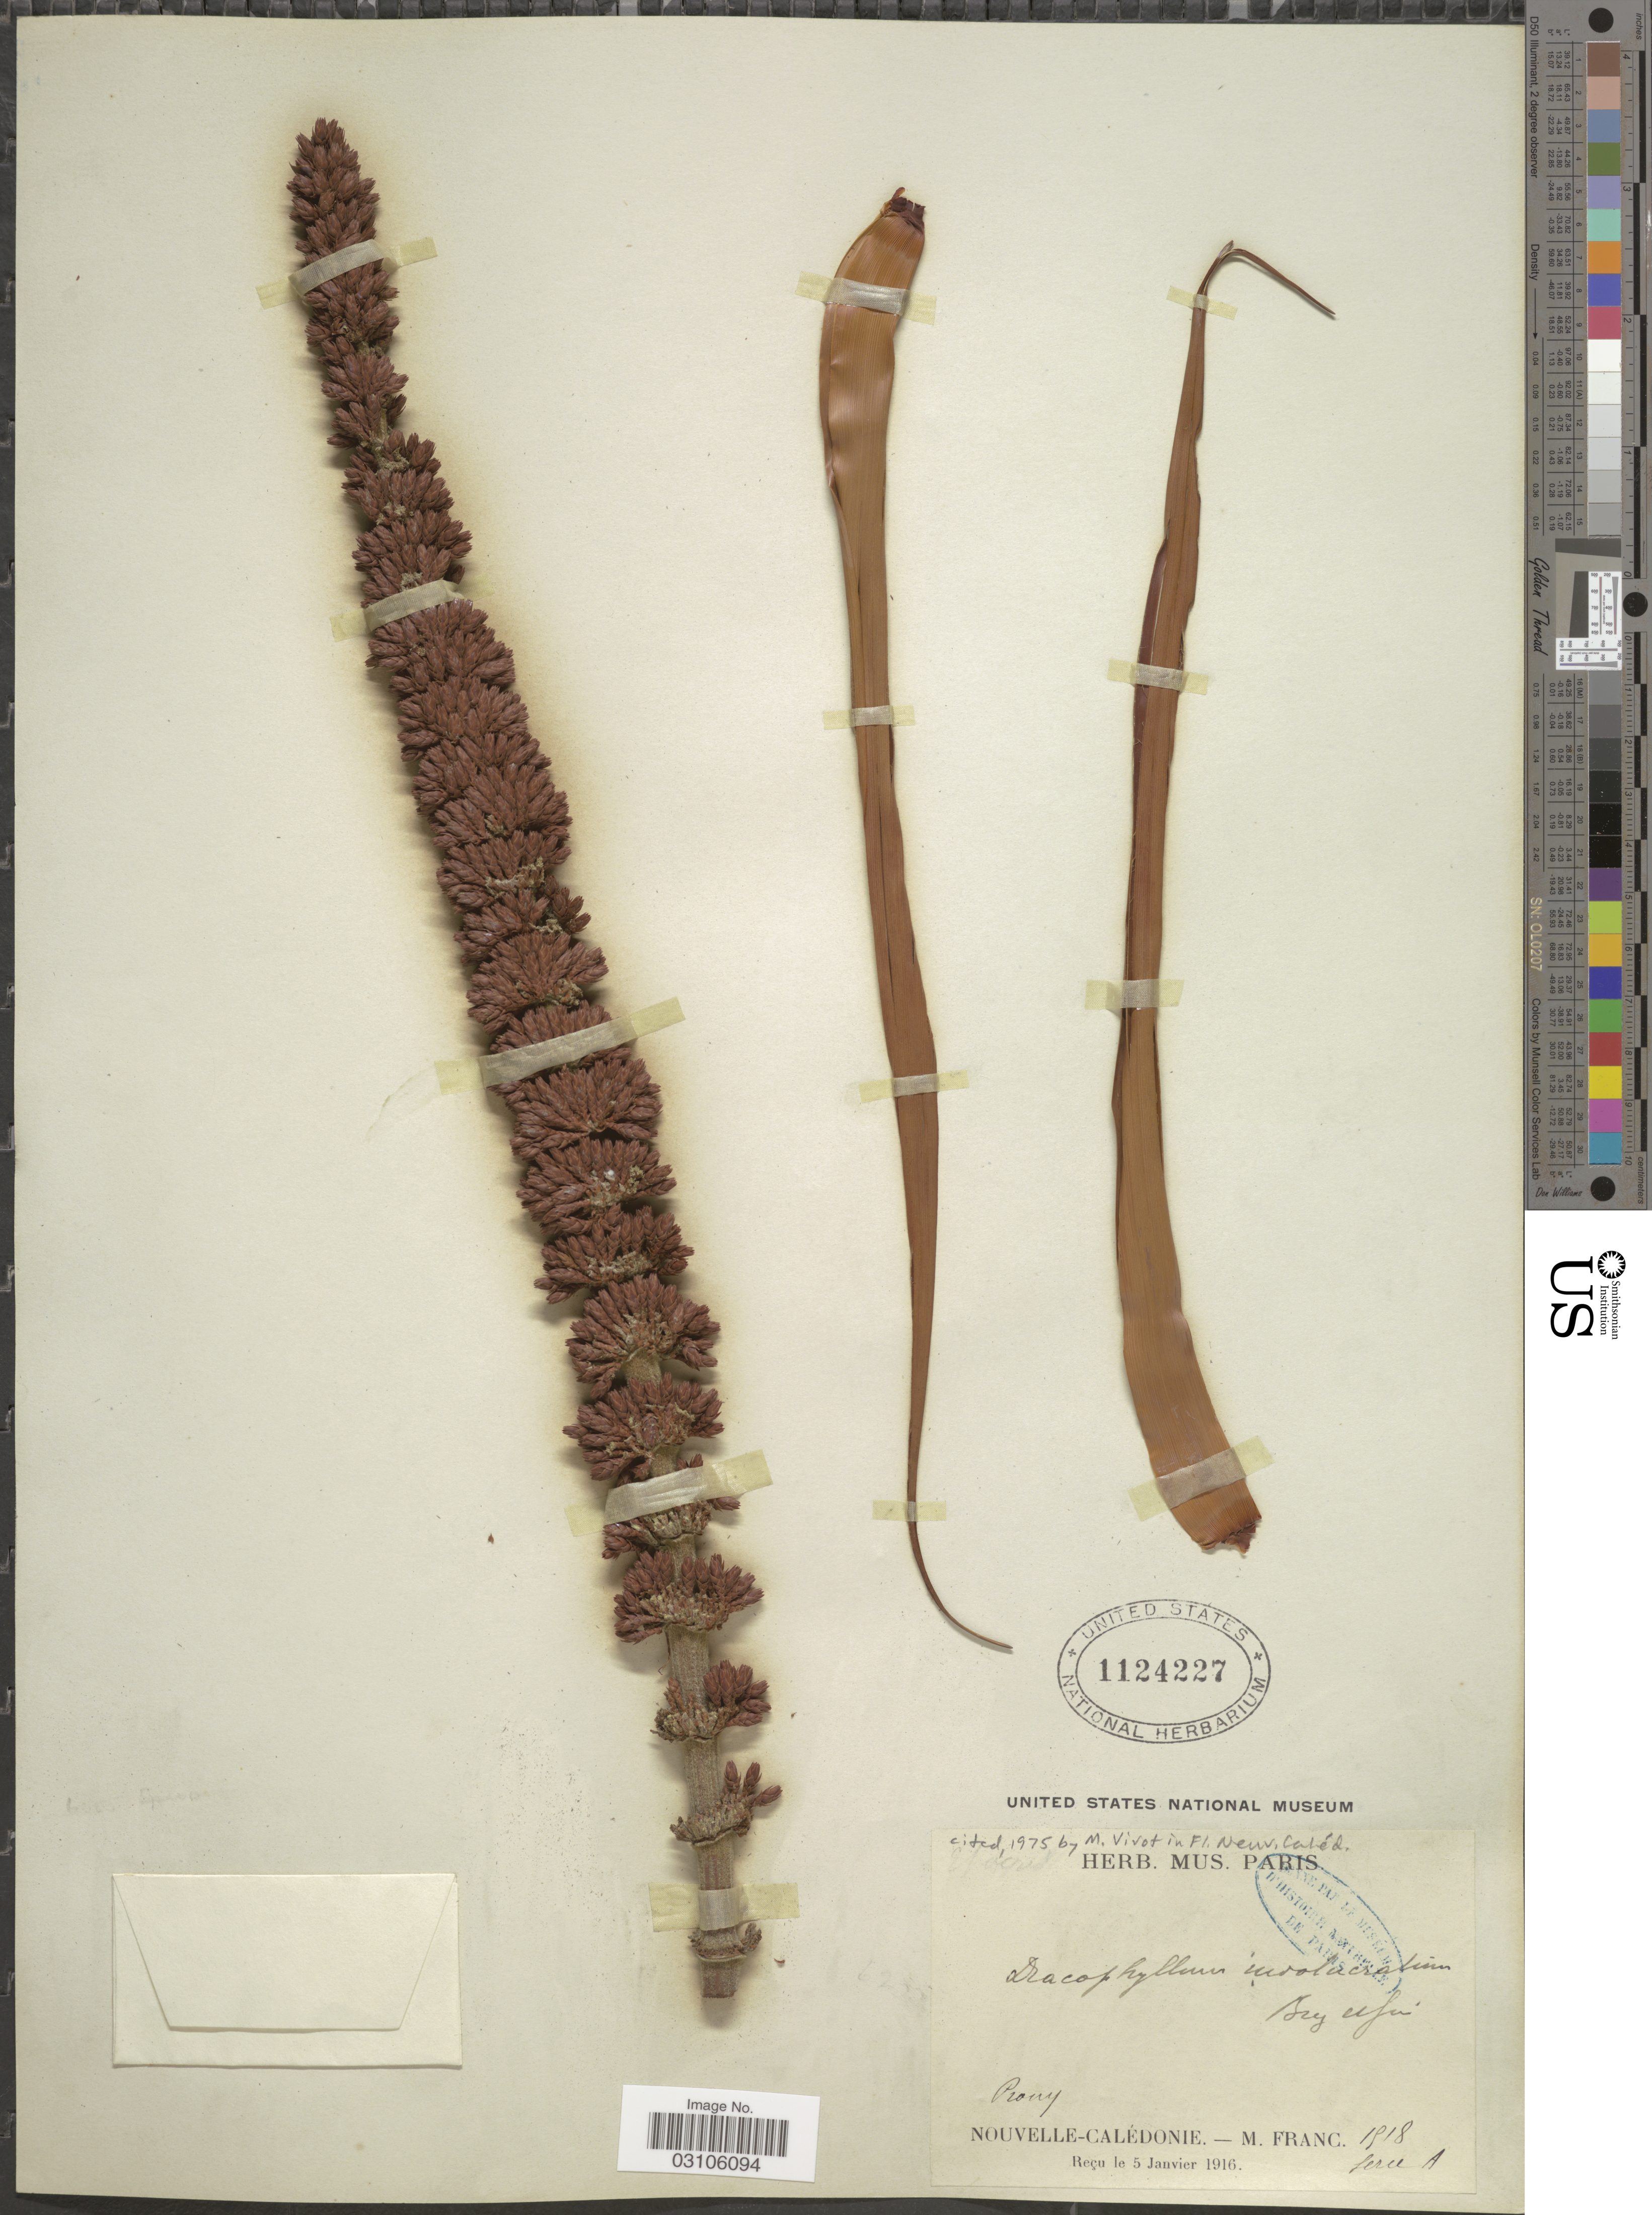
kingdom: Plantae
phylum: Tracheophyta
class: Magnoliopsida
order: Ericales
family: Ericaceae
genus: Dracophyllum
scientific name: Dracophyllum involucratum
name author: Brongn. & Gris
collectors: M. Franc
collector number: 1518?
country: New Caledonia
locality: Prony. Nouvelle-Calédonie.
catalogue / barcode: US 1124227